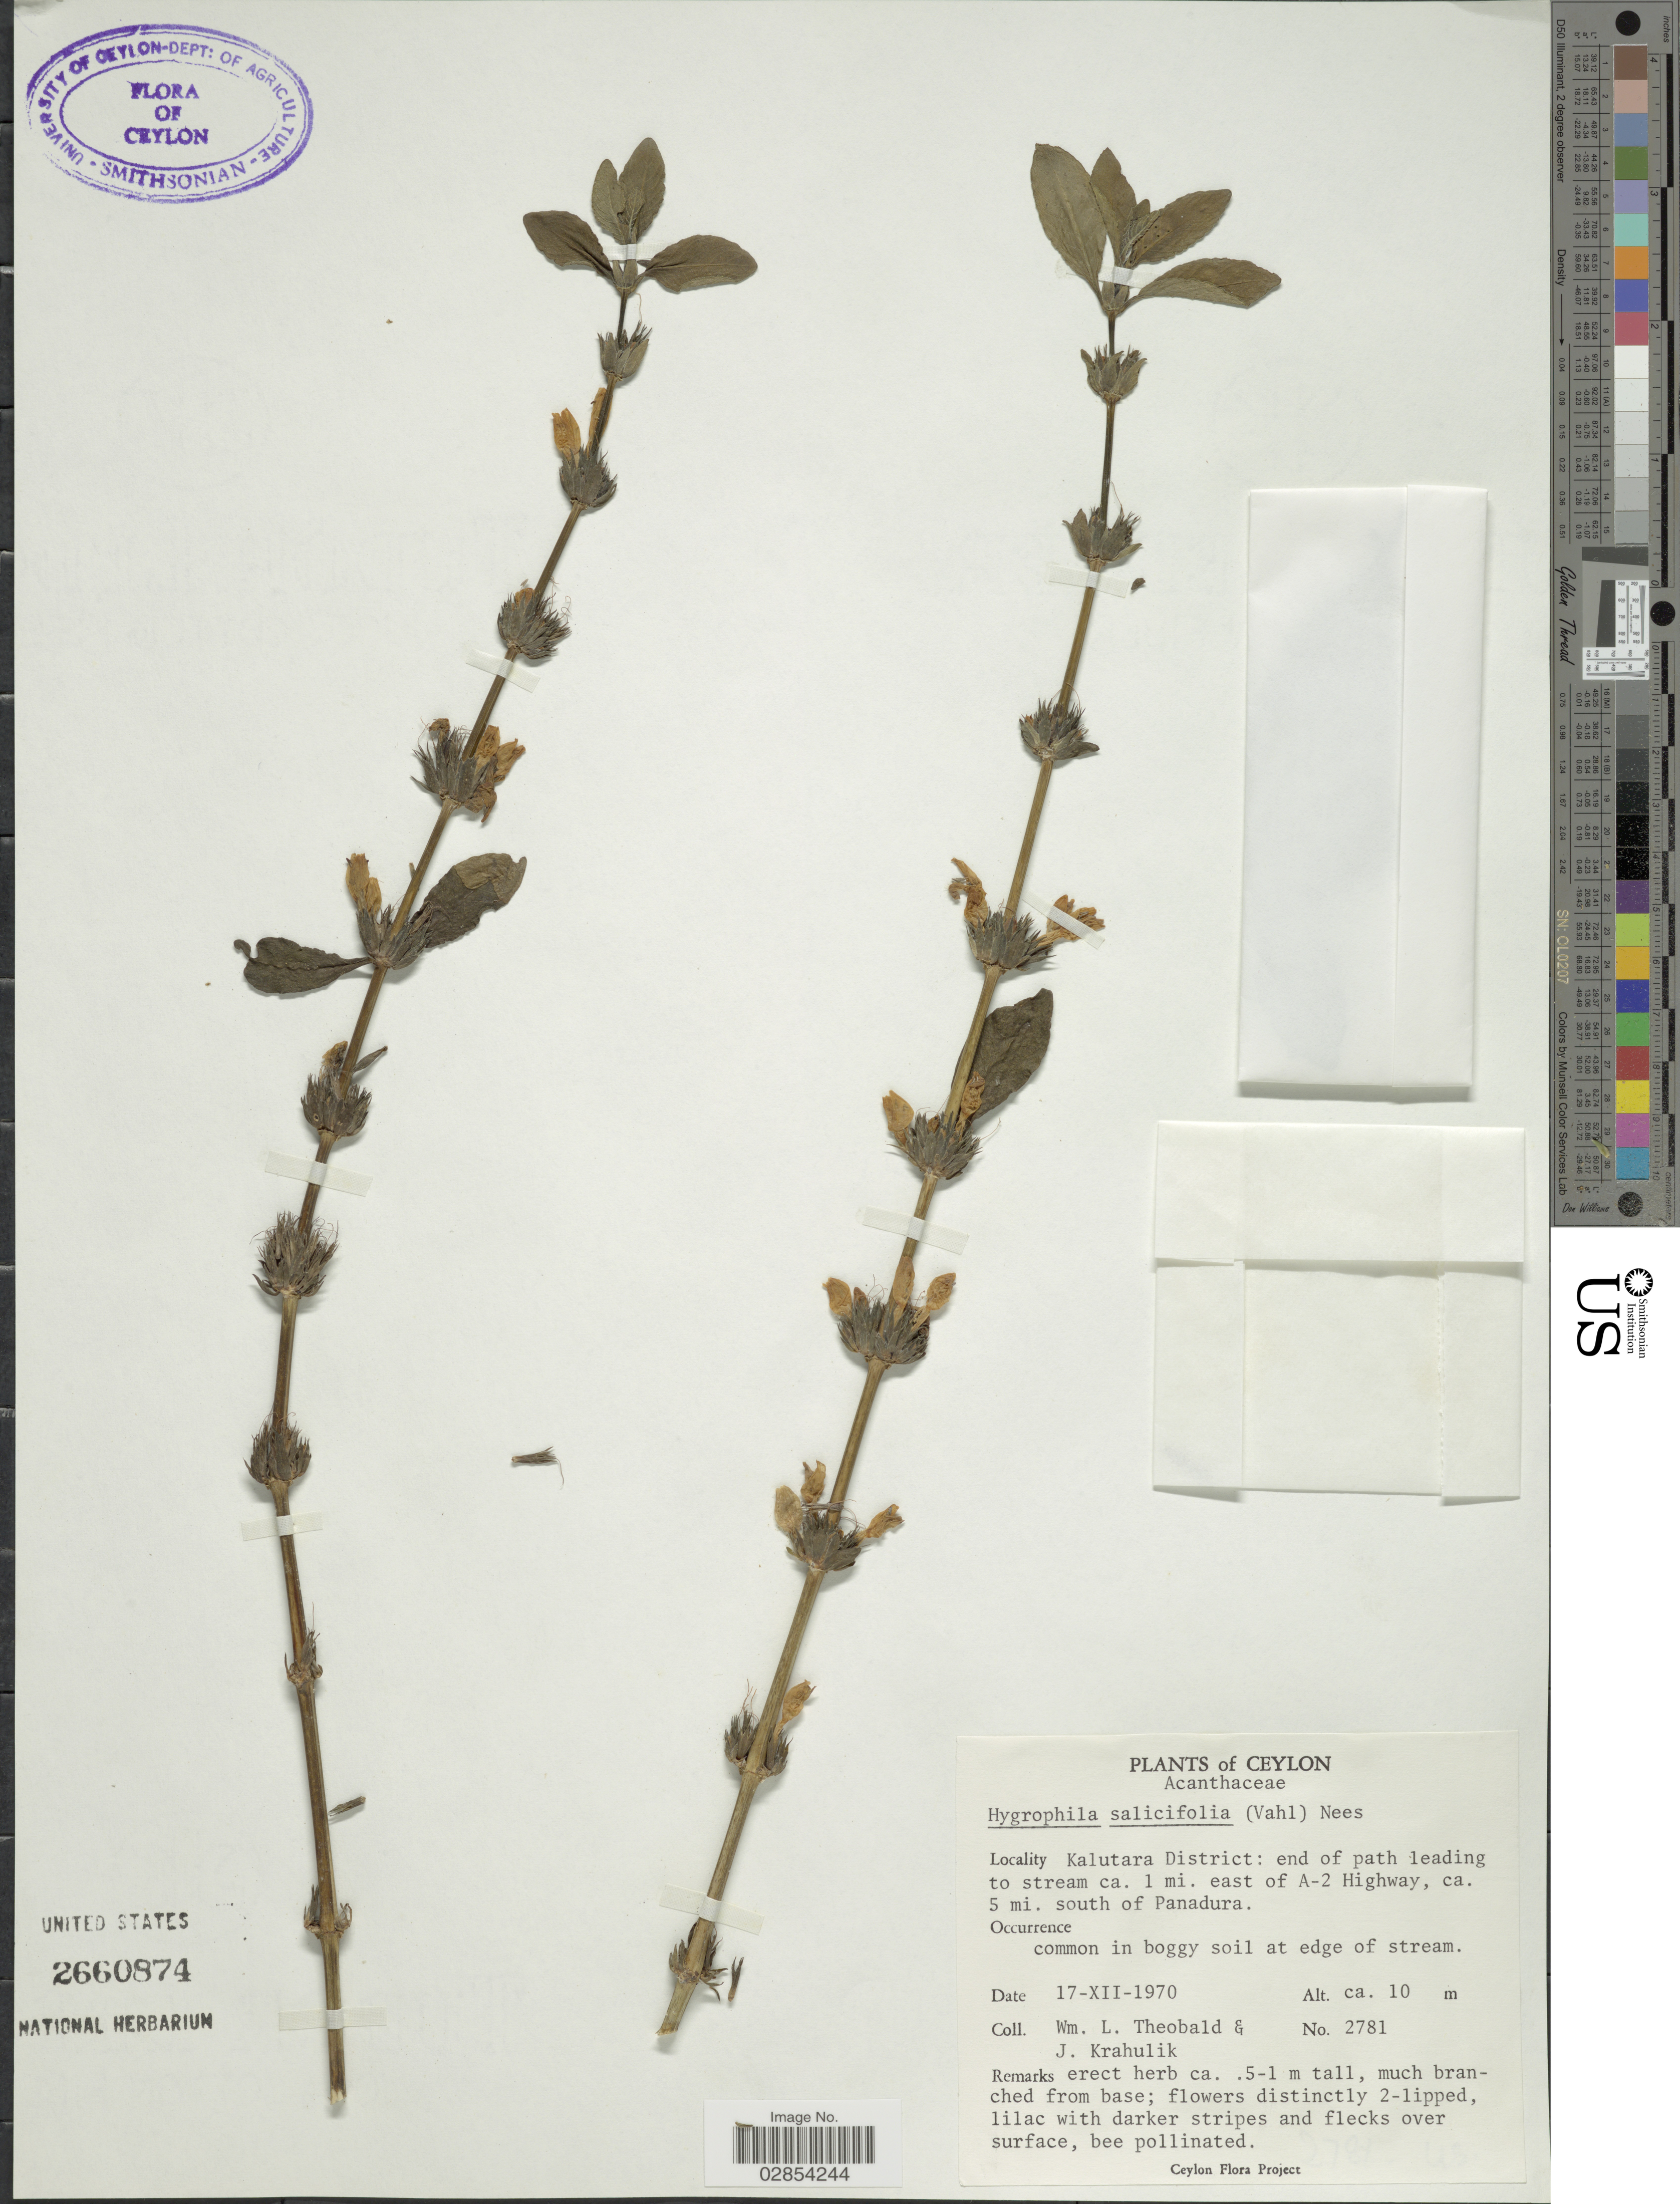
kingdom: Plantae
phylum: Tracheophyta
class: Magnoliopsida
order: Lamiales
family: Acanthaceae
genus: Hygrophila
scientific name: Hygrophila salicifolia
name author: (Vahl) Nees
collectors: W. L. Theobald & J. Krahulik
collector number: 2781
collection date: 1970-12-17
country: Sri Lanka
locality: Ceylon. Kalutara District: end of path leading to stream ca. 1 mi. east of A-2 Highway, ca. 5 mi. south of Panadura.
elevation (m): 10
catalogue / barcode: US 2660874